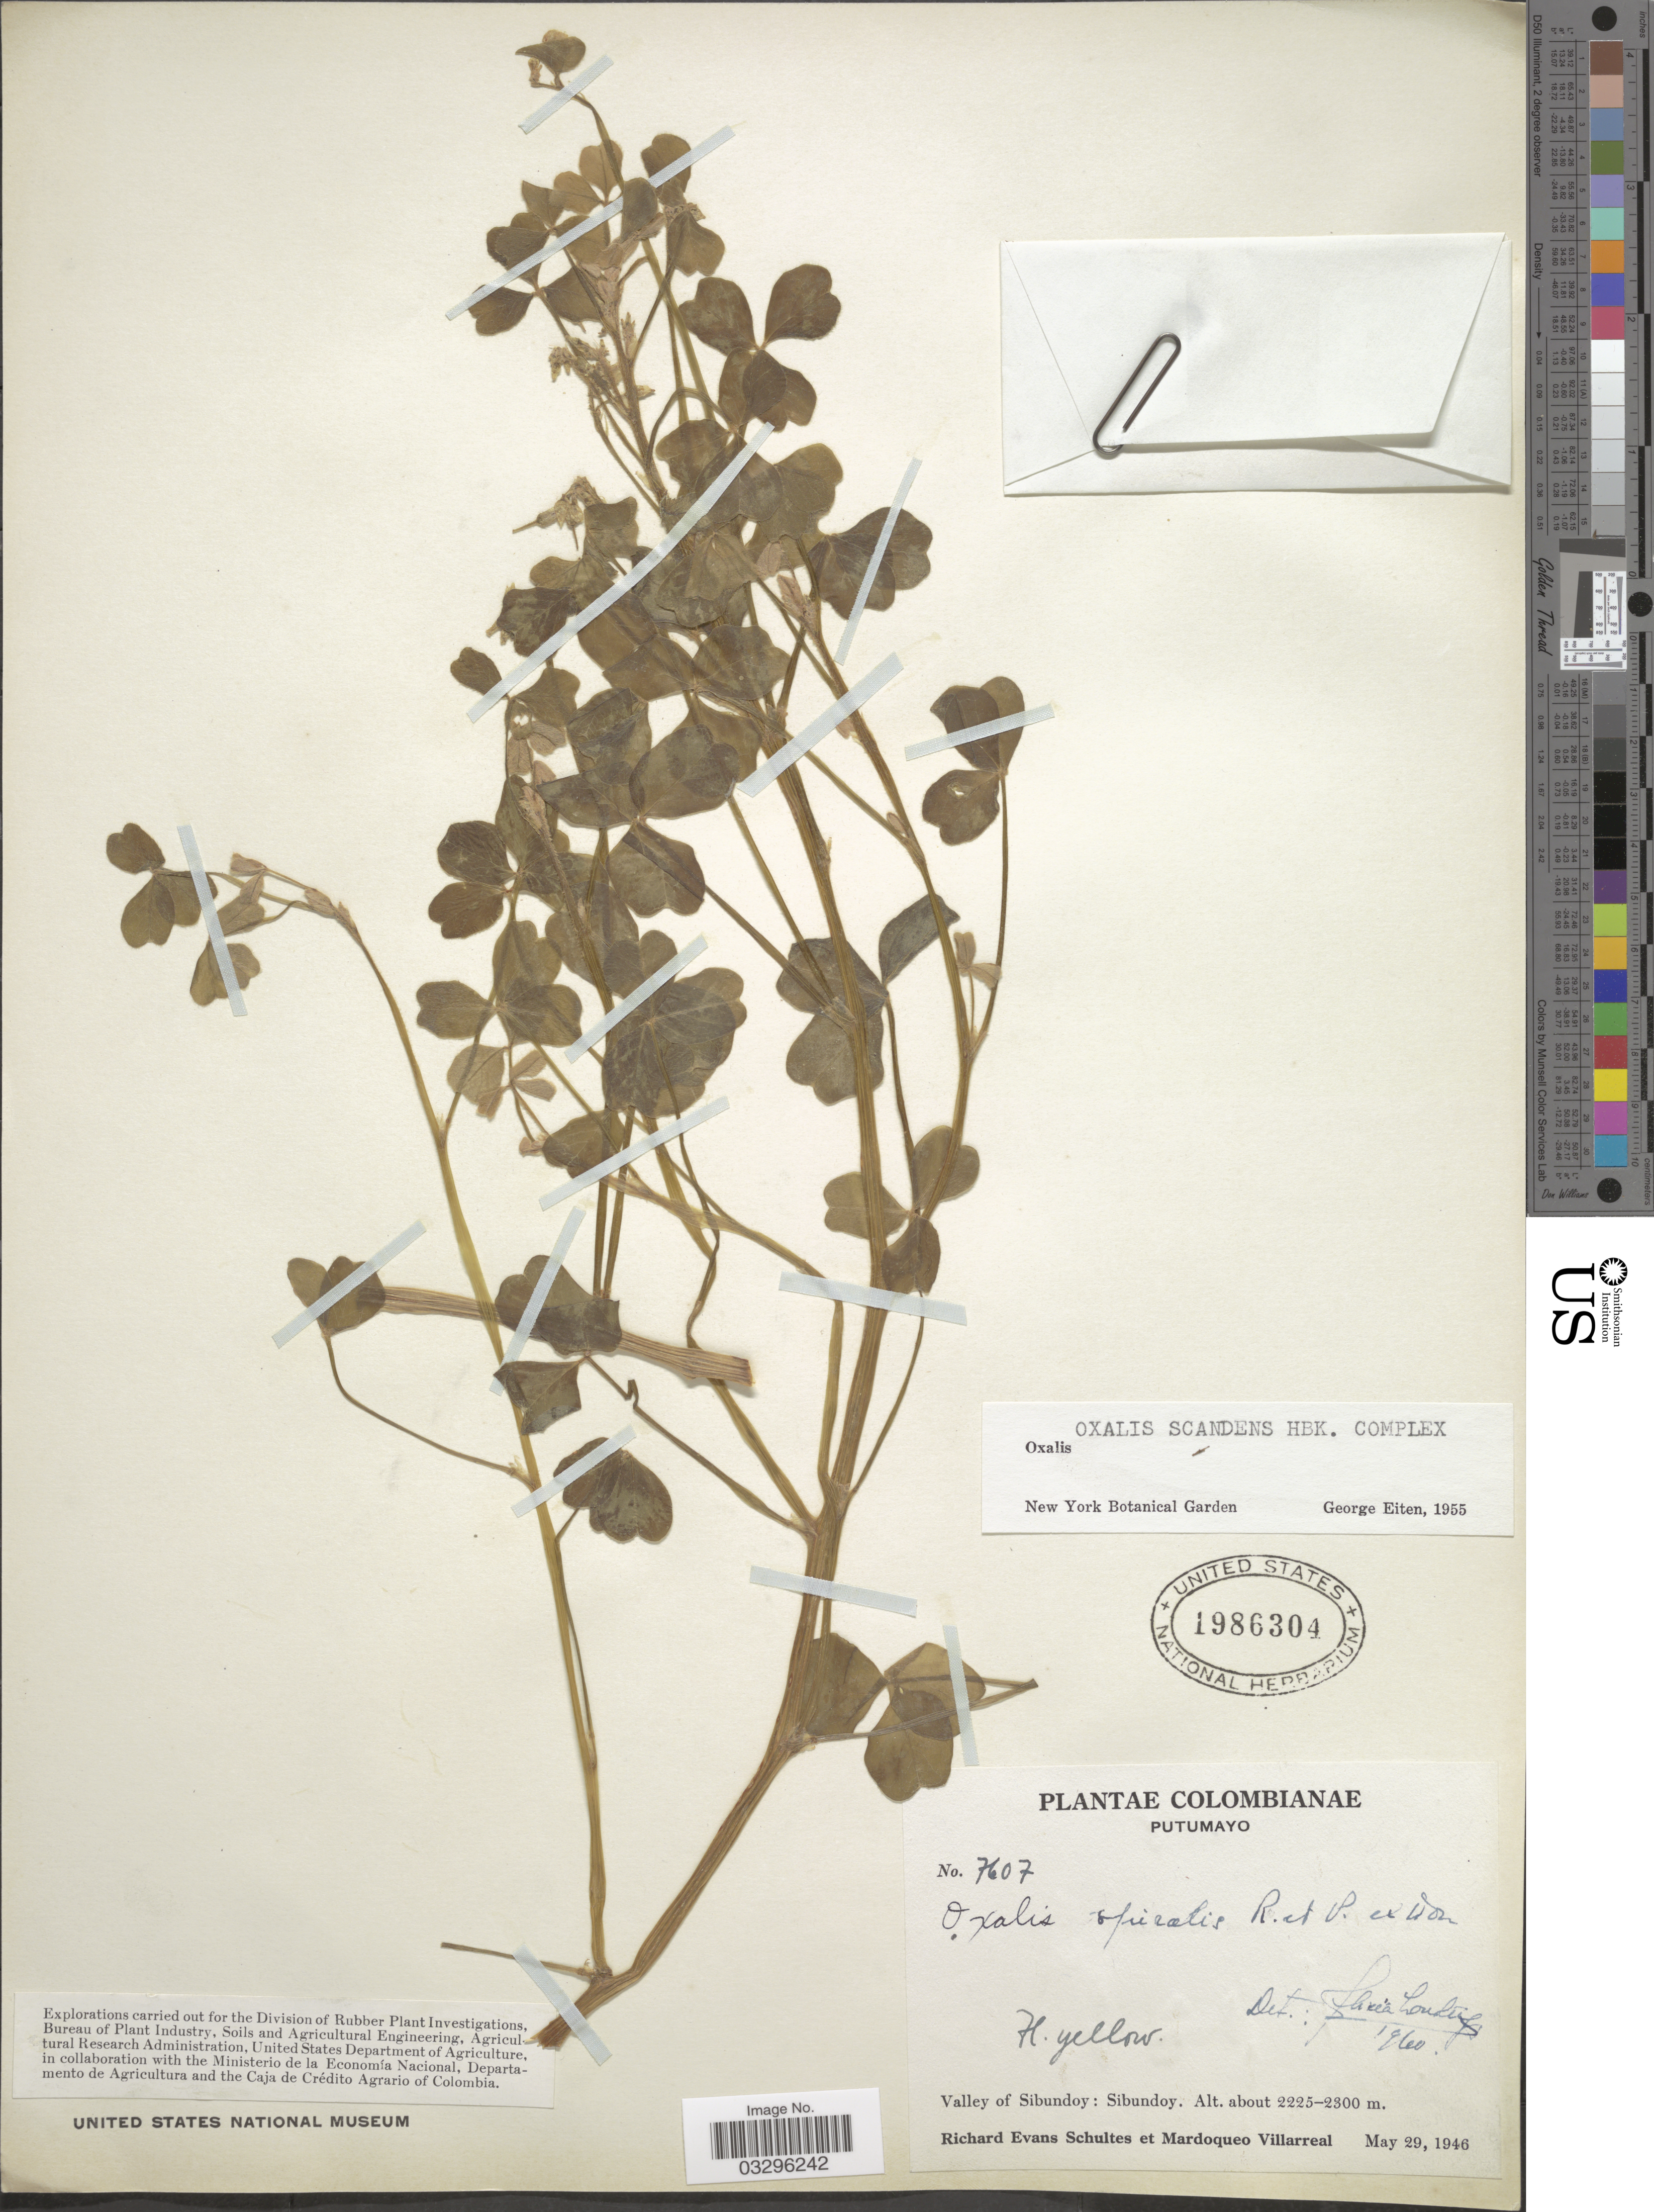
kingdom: Plantae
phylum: Tracheophyta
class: Magnoliopsida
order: Oxalidales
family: Oxalidaceae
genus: Oxalis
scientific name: Oxalis spiralis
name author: Ruiz & Pav. ex G. Don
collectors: R. E. Schultes & M. Villarreal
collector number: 7607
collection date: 1946-05-29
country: Colombia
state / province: Putumayo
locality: Valley of Sibundoy: Sibundoy.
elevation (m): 2225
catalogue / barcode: US 1986304